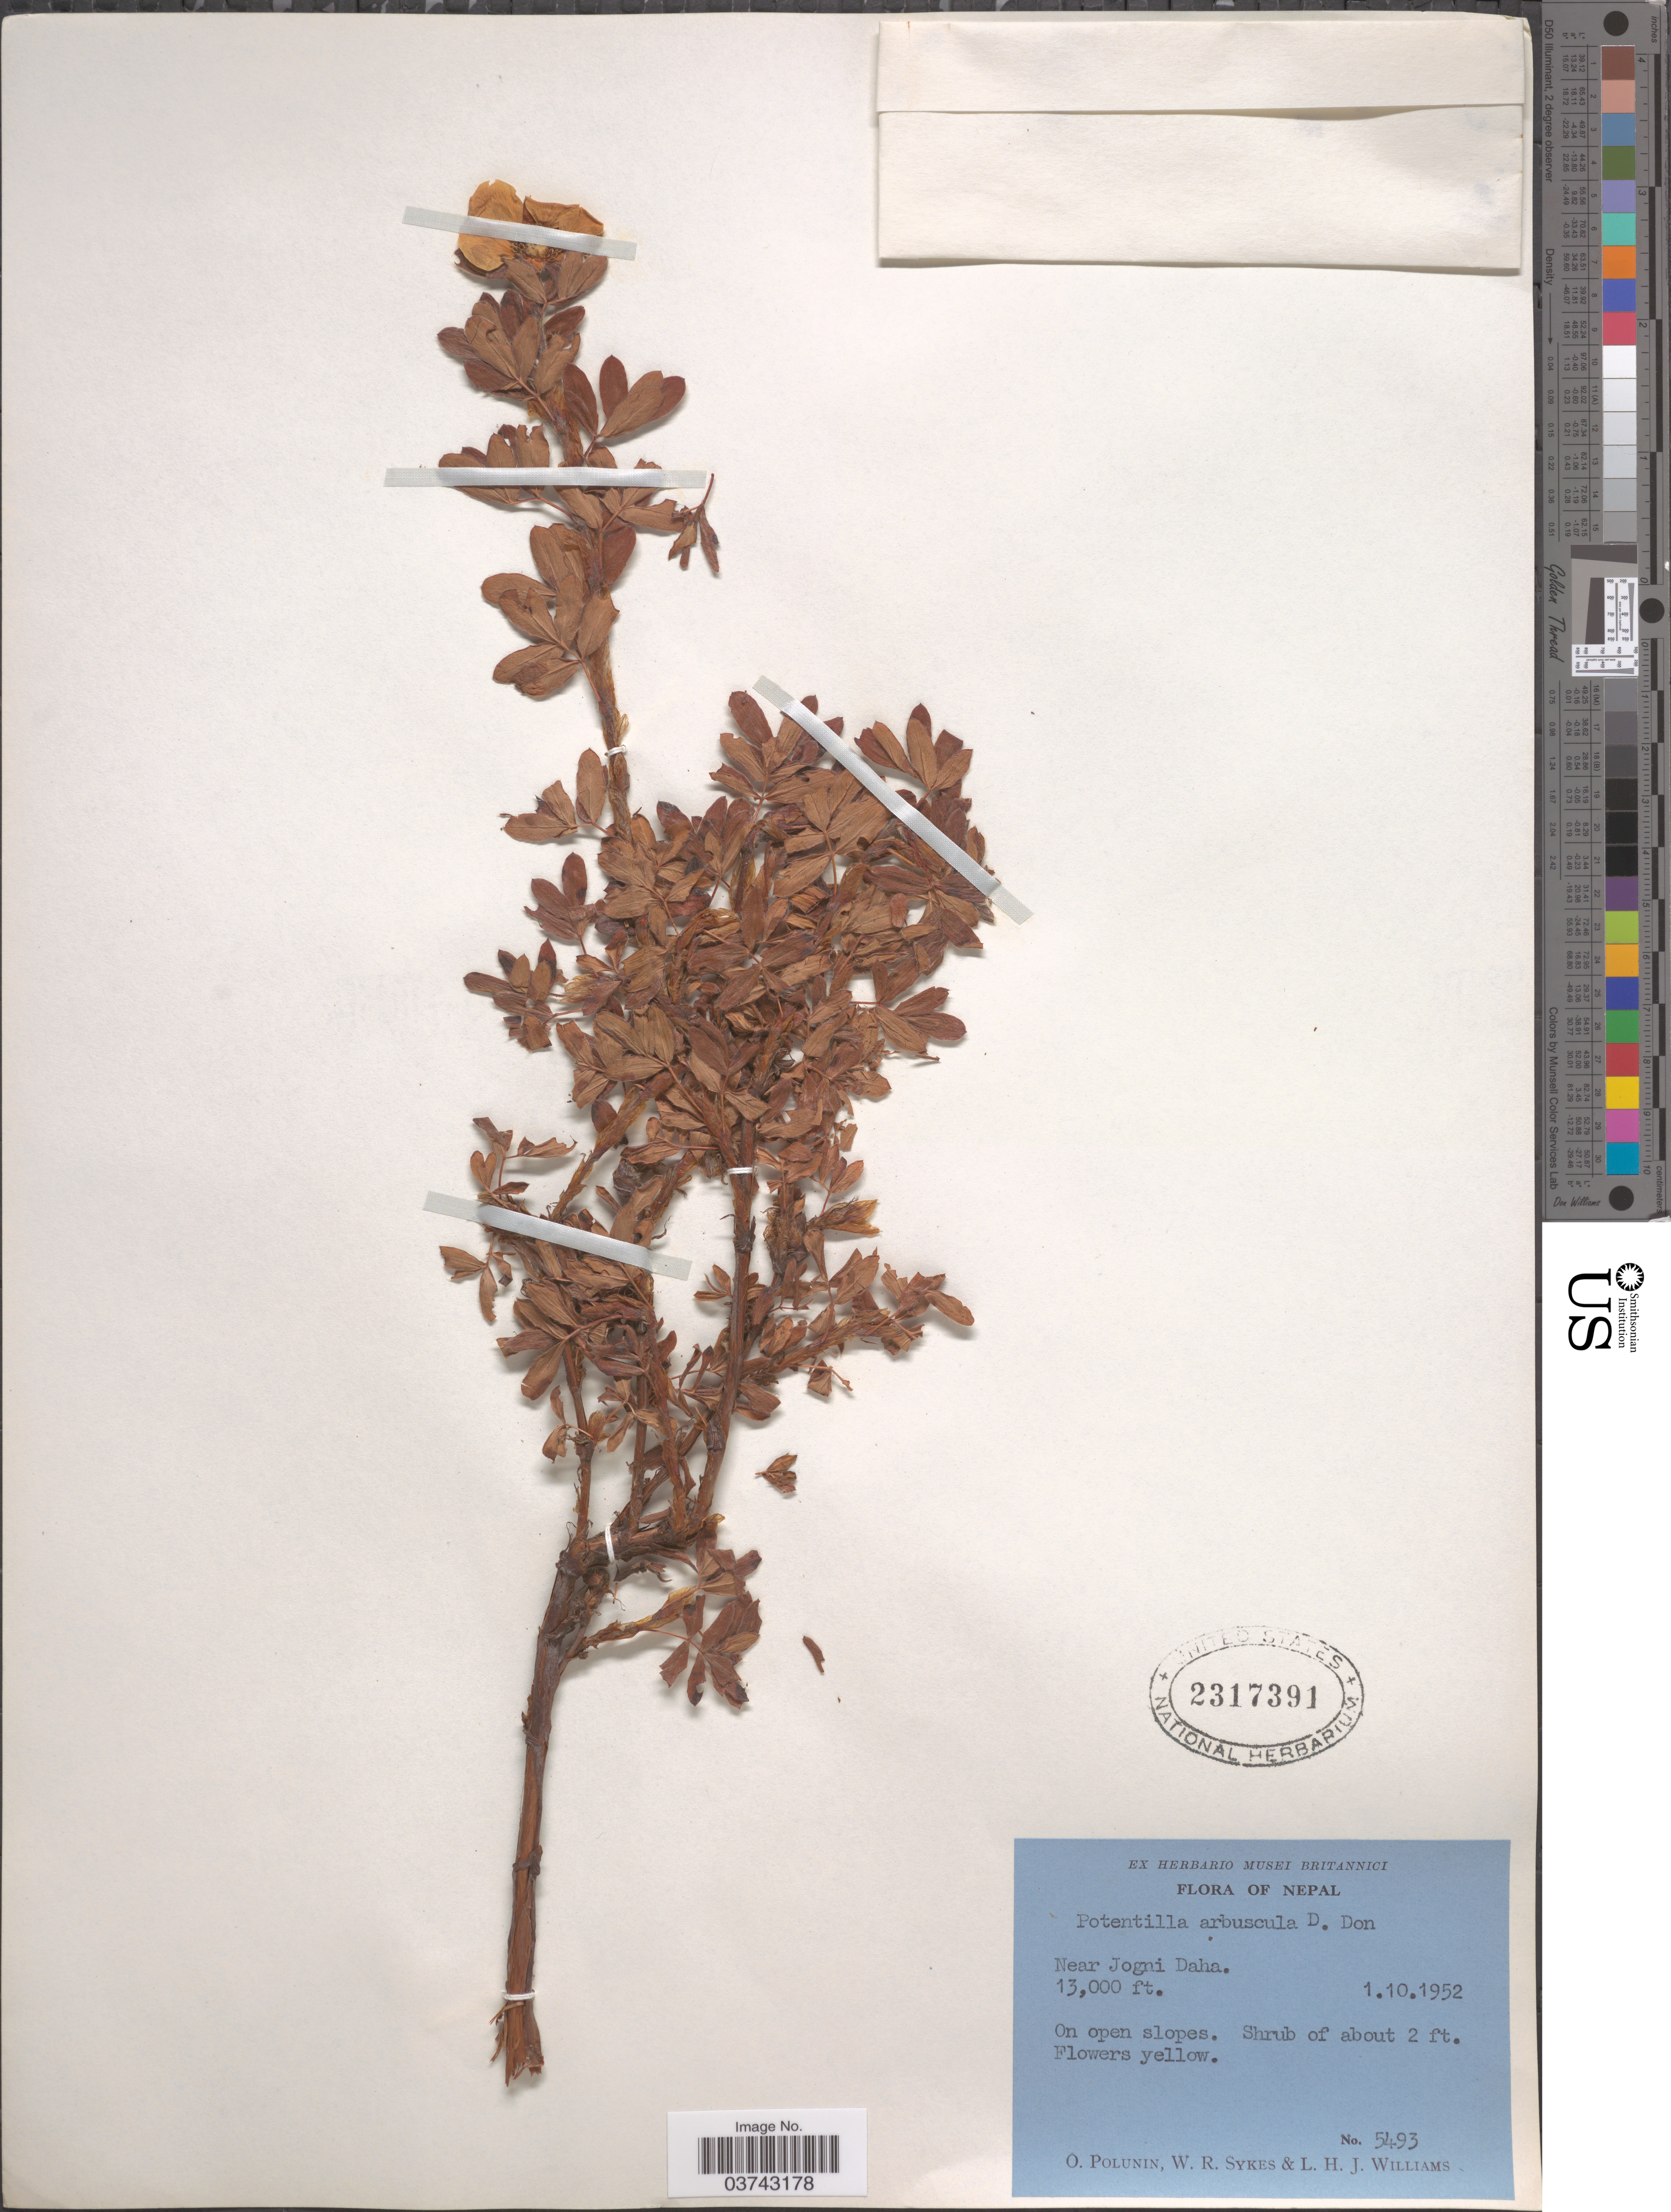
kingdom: Plantae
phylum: Tracheophyta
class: Magnoliopsida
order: Rosales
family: Rosaceae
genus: Dasiphora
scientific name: Dasiphora arbuscula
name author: (D. Don) Soják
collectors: O. V. Polunin, W. R. Sykes & L. H. J. Williams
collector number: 5493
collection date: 1952-10-01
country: Nepal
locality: Near Jogni Daha.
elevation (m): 3962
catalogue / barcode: US 2317391